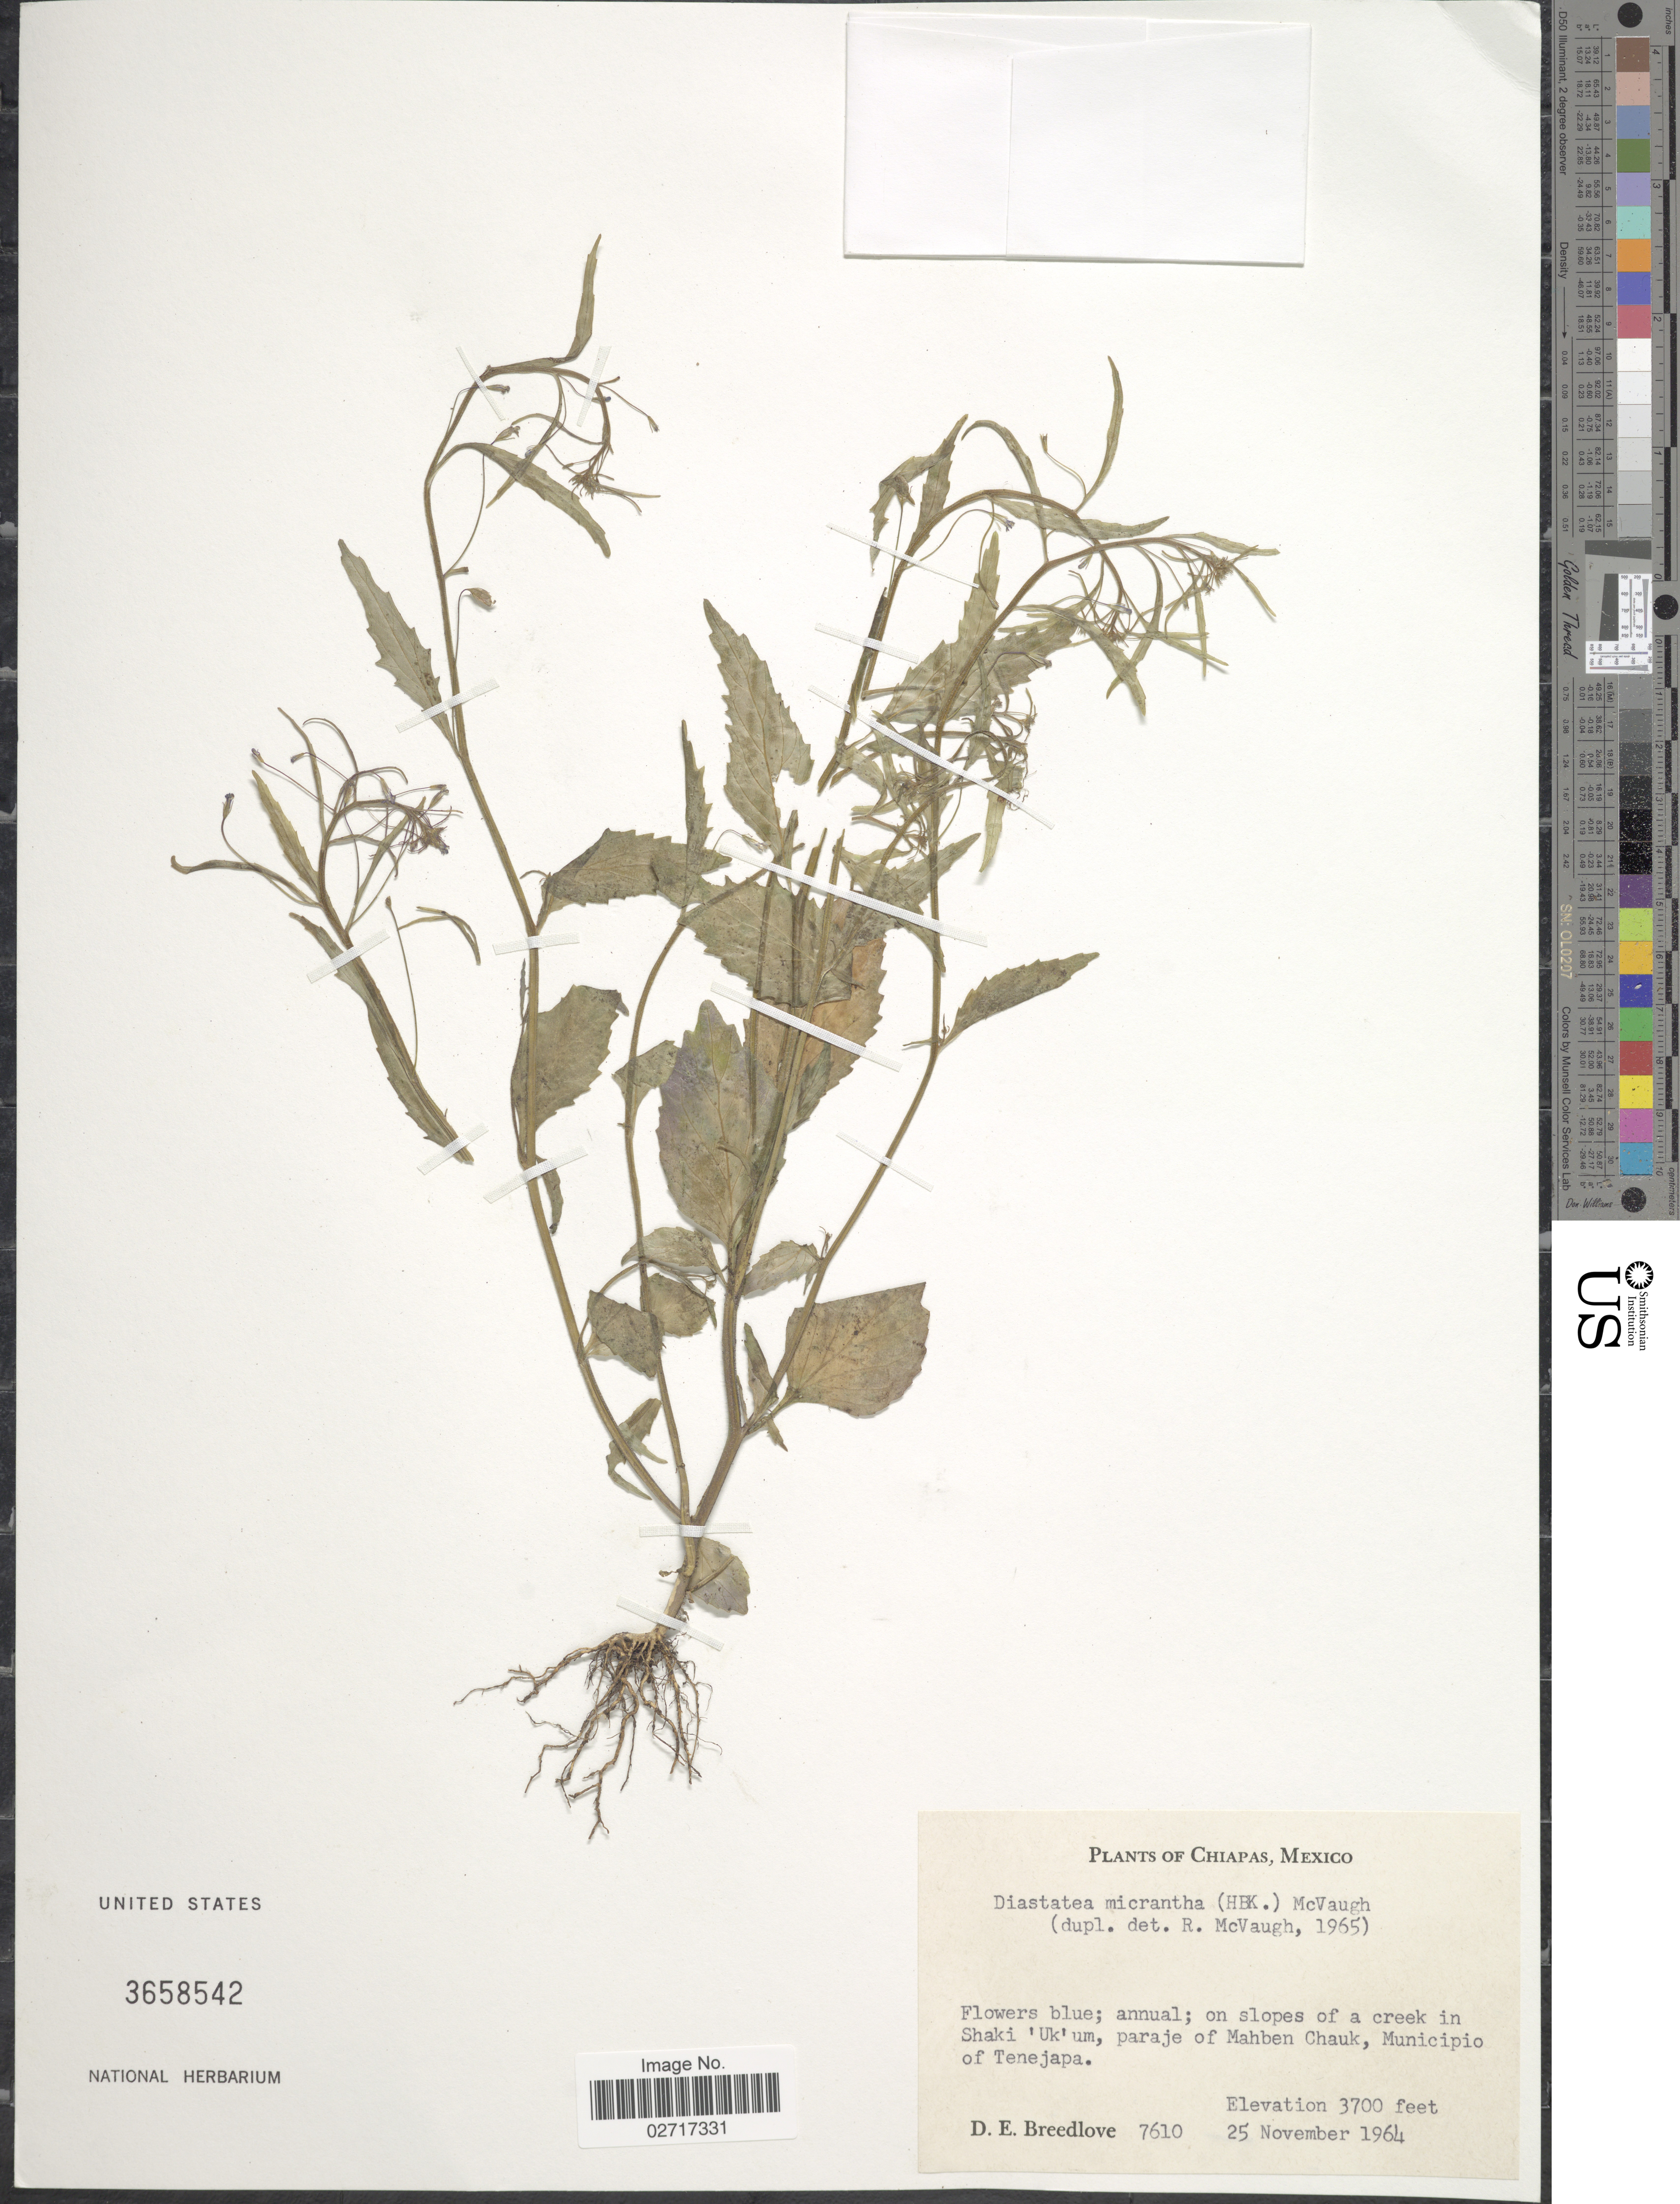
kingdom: Plantae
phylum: Tracheophyta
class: Magnoliopsida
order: Asterales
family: Campanulaceae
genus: Diastatea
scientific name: Diastatea micrantha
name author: (Kunth) McVaugh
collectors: D. E. Breedlove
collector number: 7610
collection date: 1964-11-25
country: Mexico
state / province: Chiapas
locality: On slopes of a creek in Shaki 'Uk'um, paraje of Mahben Chauk, Municipio of Tenejapa.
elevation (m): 1128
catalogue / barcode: US 3658542